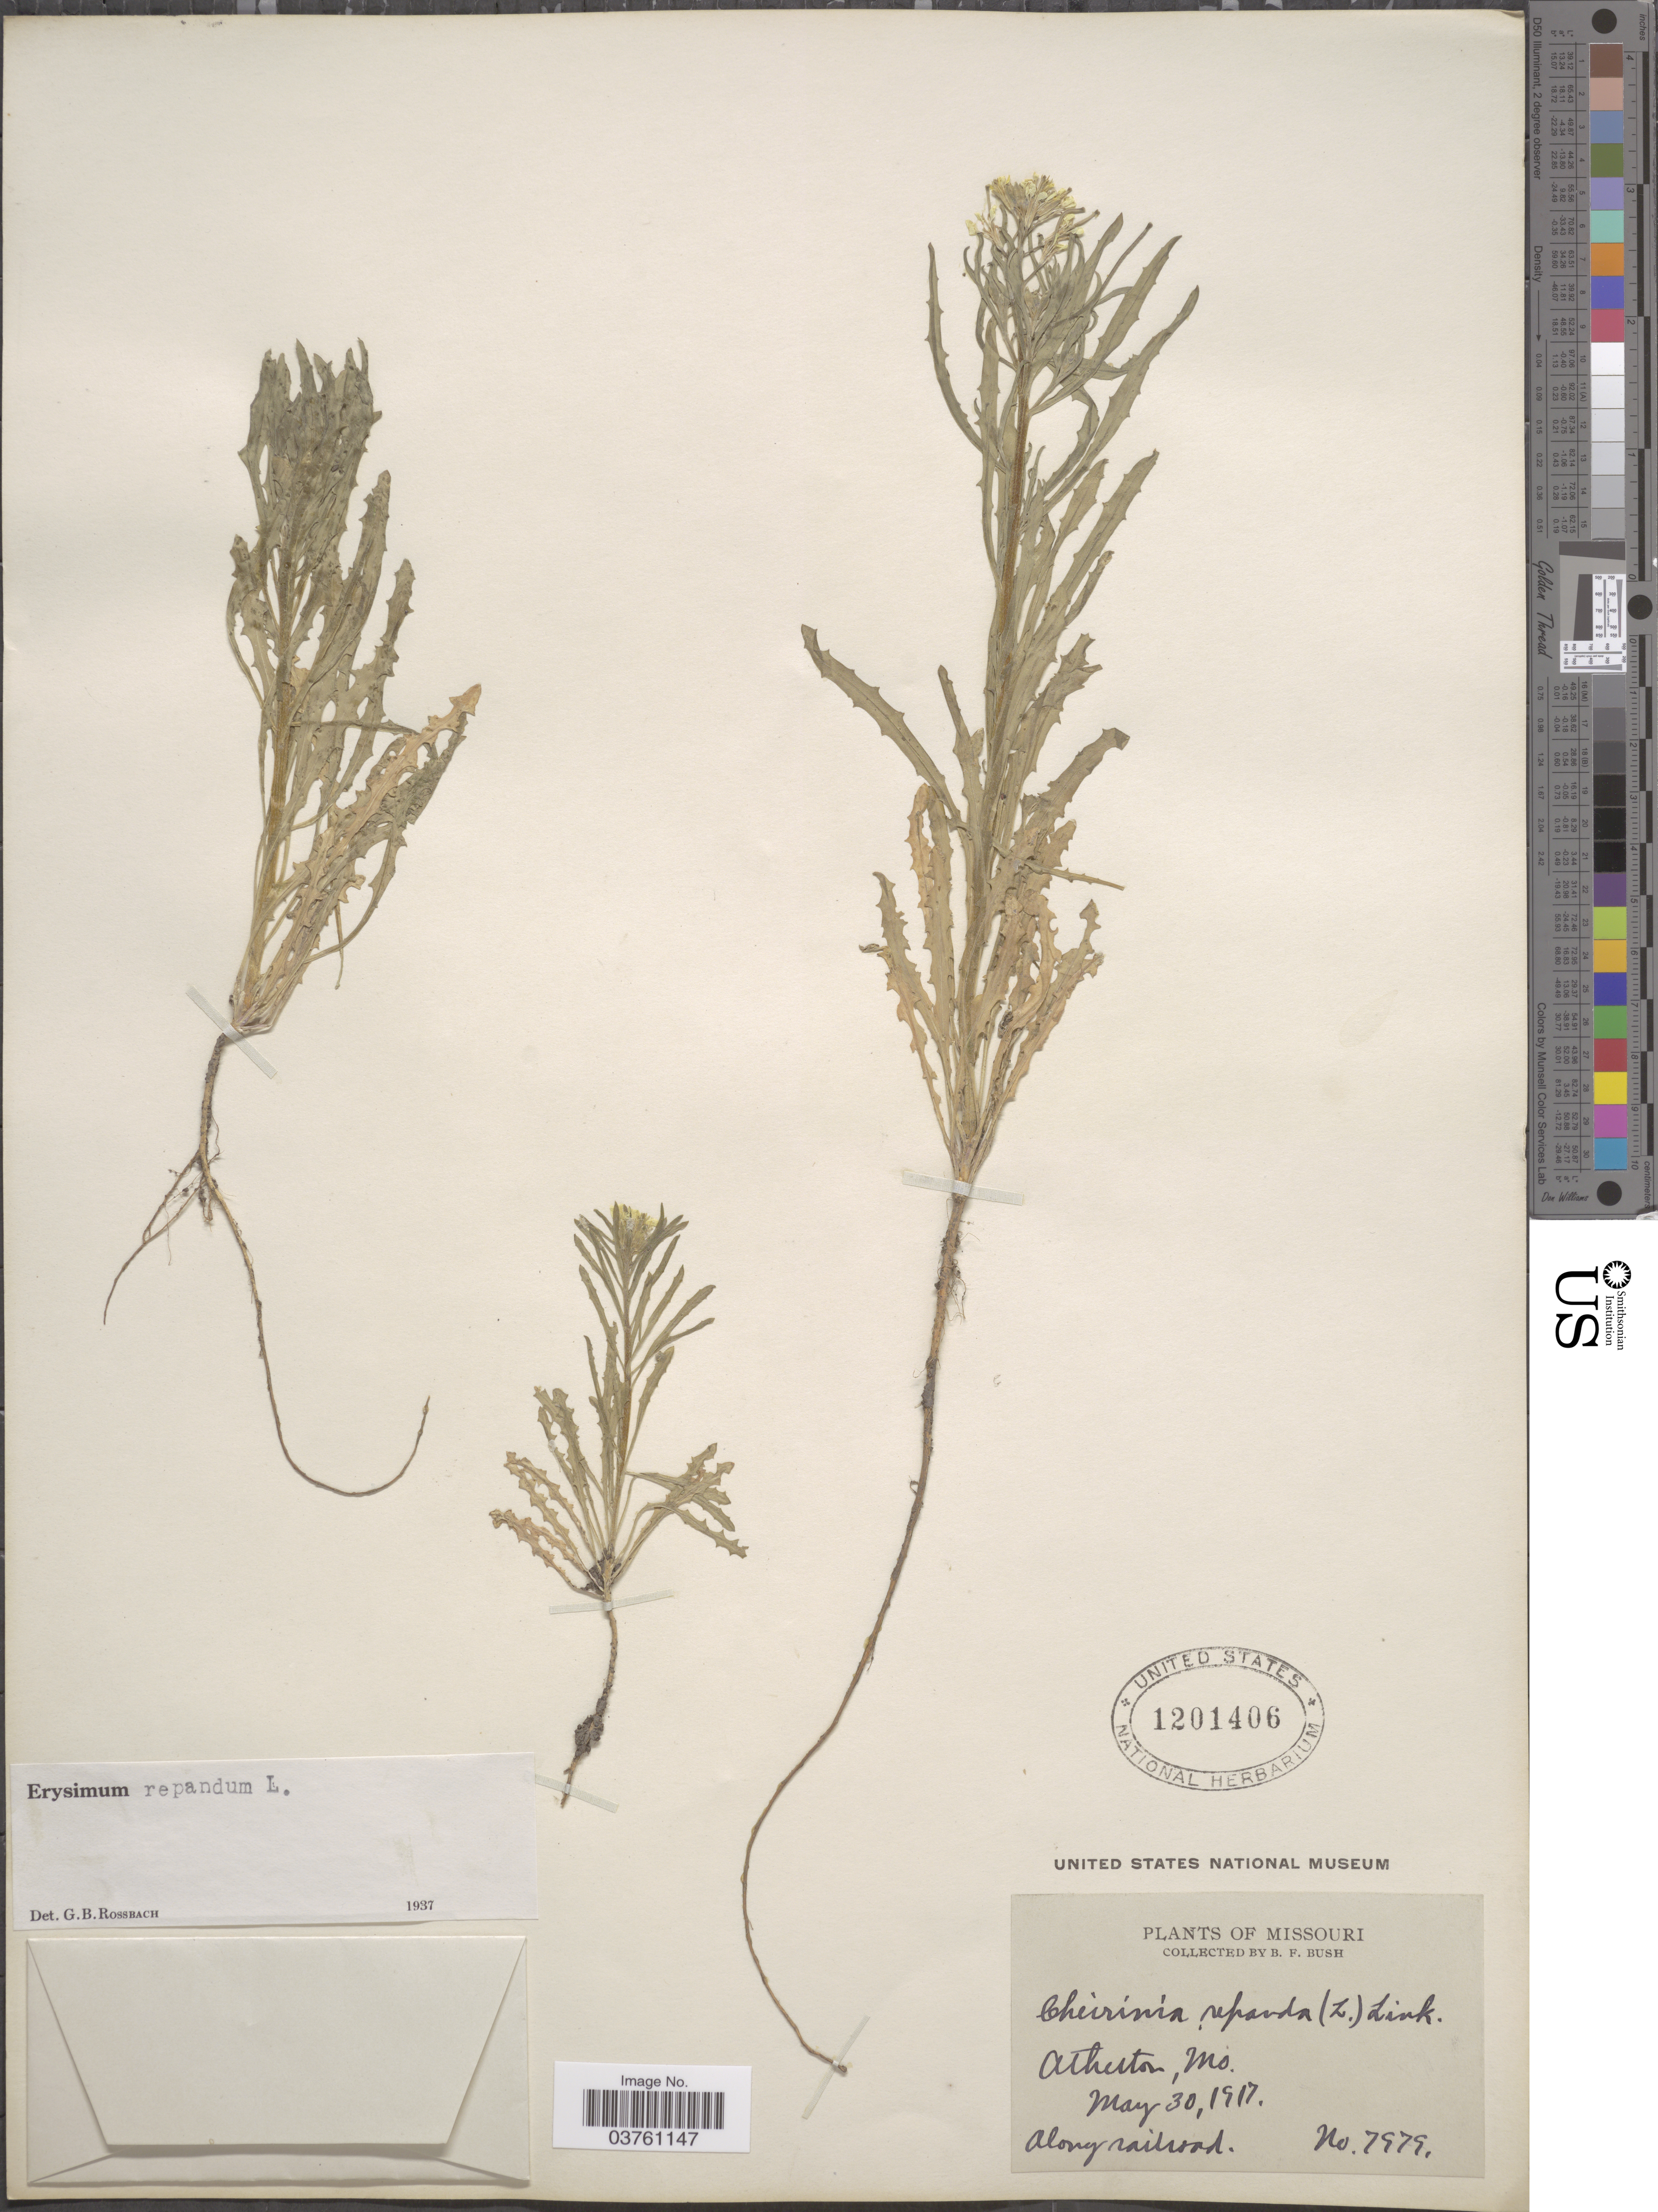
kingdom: Plantae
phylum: Tracheophyta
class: Magnoliopsida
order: Brassicales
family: Brassicaceae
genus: Erysimum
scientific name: Erysimum repandum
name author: L.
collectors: B. F. Bush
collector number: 7979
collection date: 1917-05-30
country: United States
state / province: Missouri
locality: Atherton.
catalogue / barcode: US 1201406